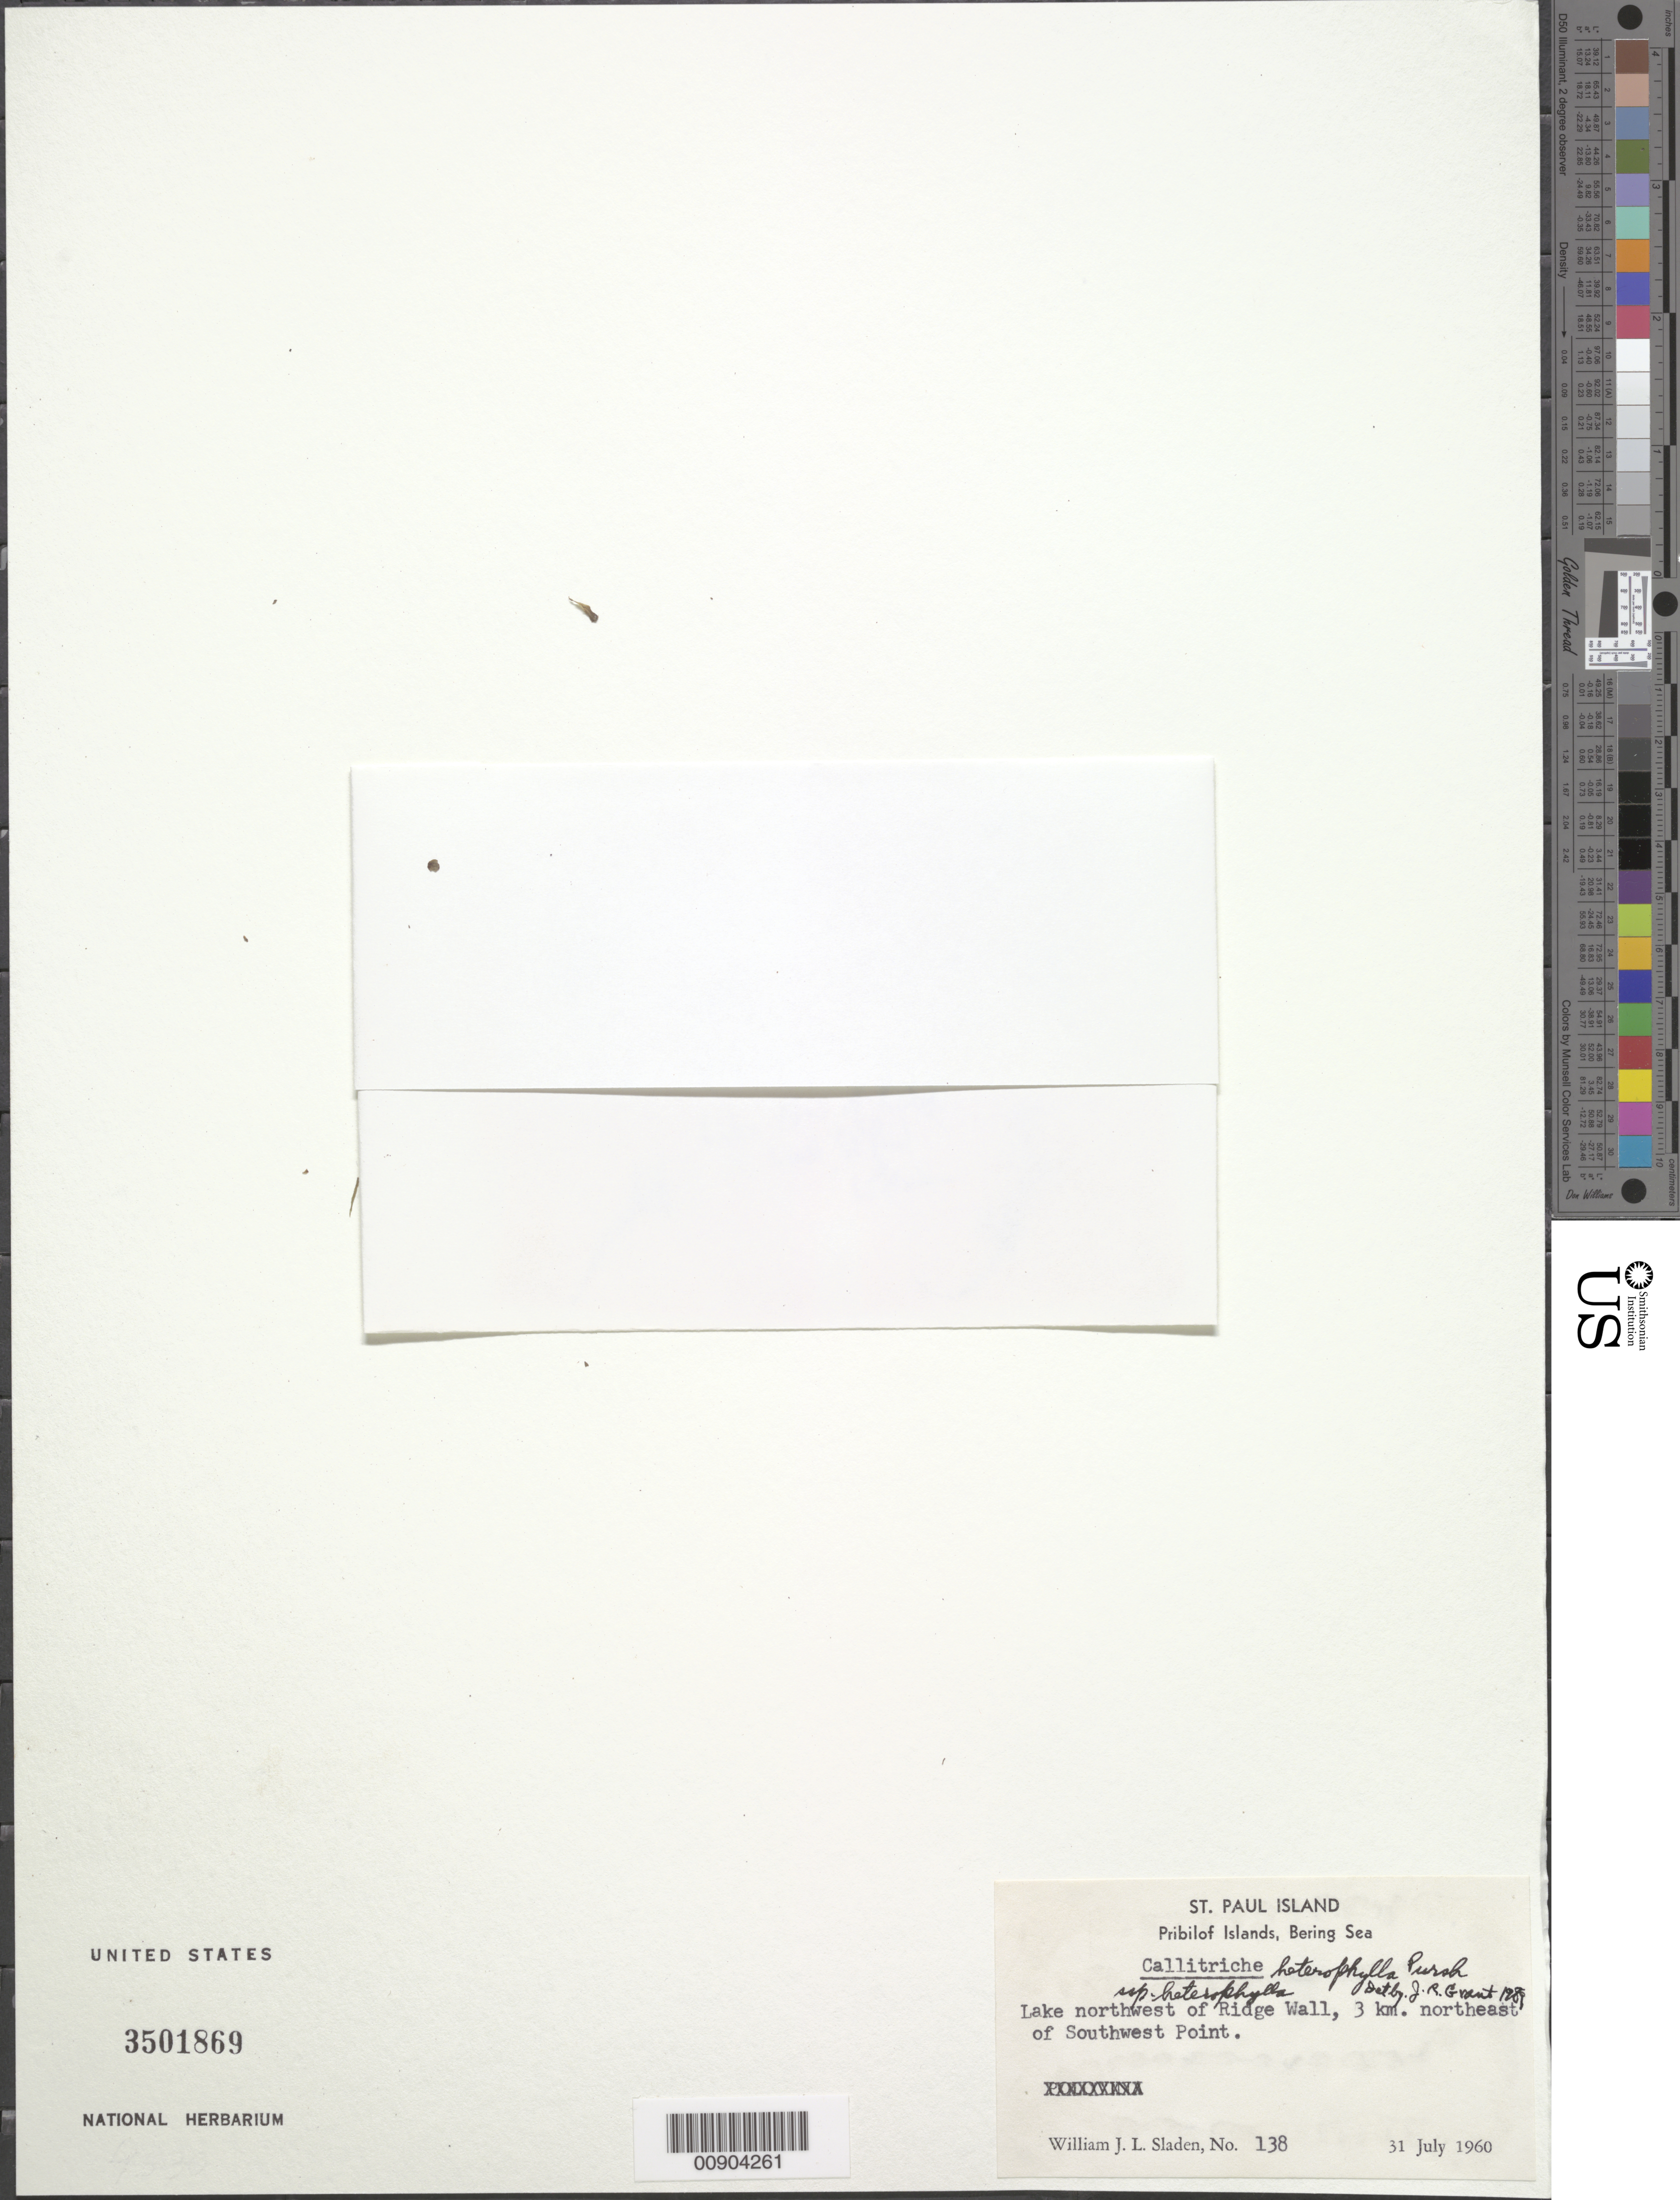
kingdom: Plantae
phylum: Tracheophyta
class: Magnoliopsida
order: Lamiales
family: Plantaginaceae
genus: Callitriche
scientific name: Callitriche heterophylla subsp. heterophylla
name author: Pursh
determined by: Grant, J. R., (SWITZERLAND)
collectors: W. Sladen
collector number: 138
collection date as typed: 31 Jul 1960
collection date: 1960-07-31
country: United States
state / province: Alaska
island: St. Paul Island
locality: St. Paul Island. Lake northwest of Ridge Wall, 3 km. northeast of Southwest Point., Bering Sea, Pribilof Islands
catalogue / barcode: US 3501869